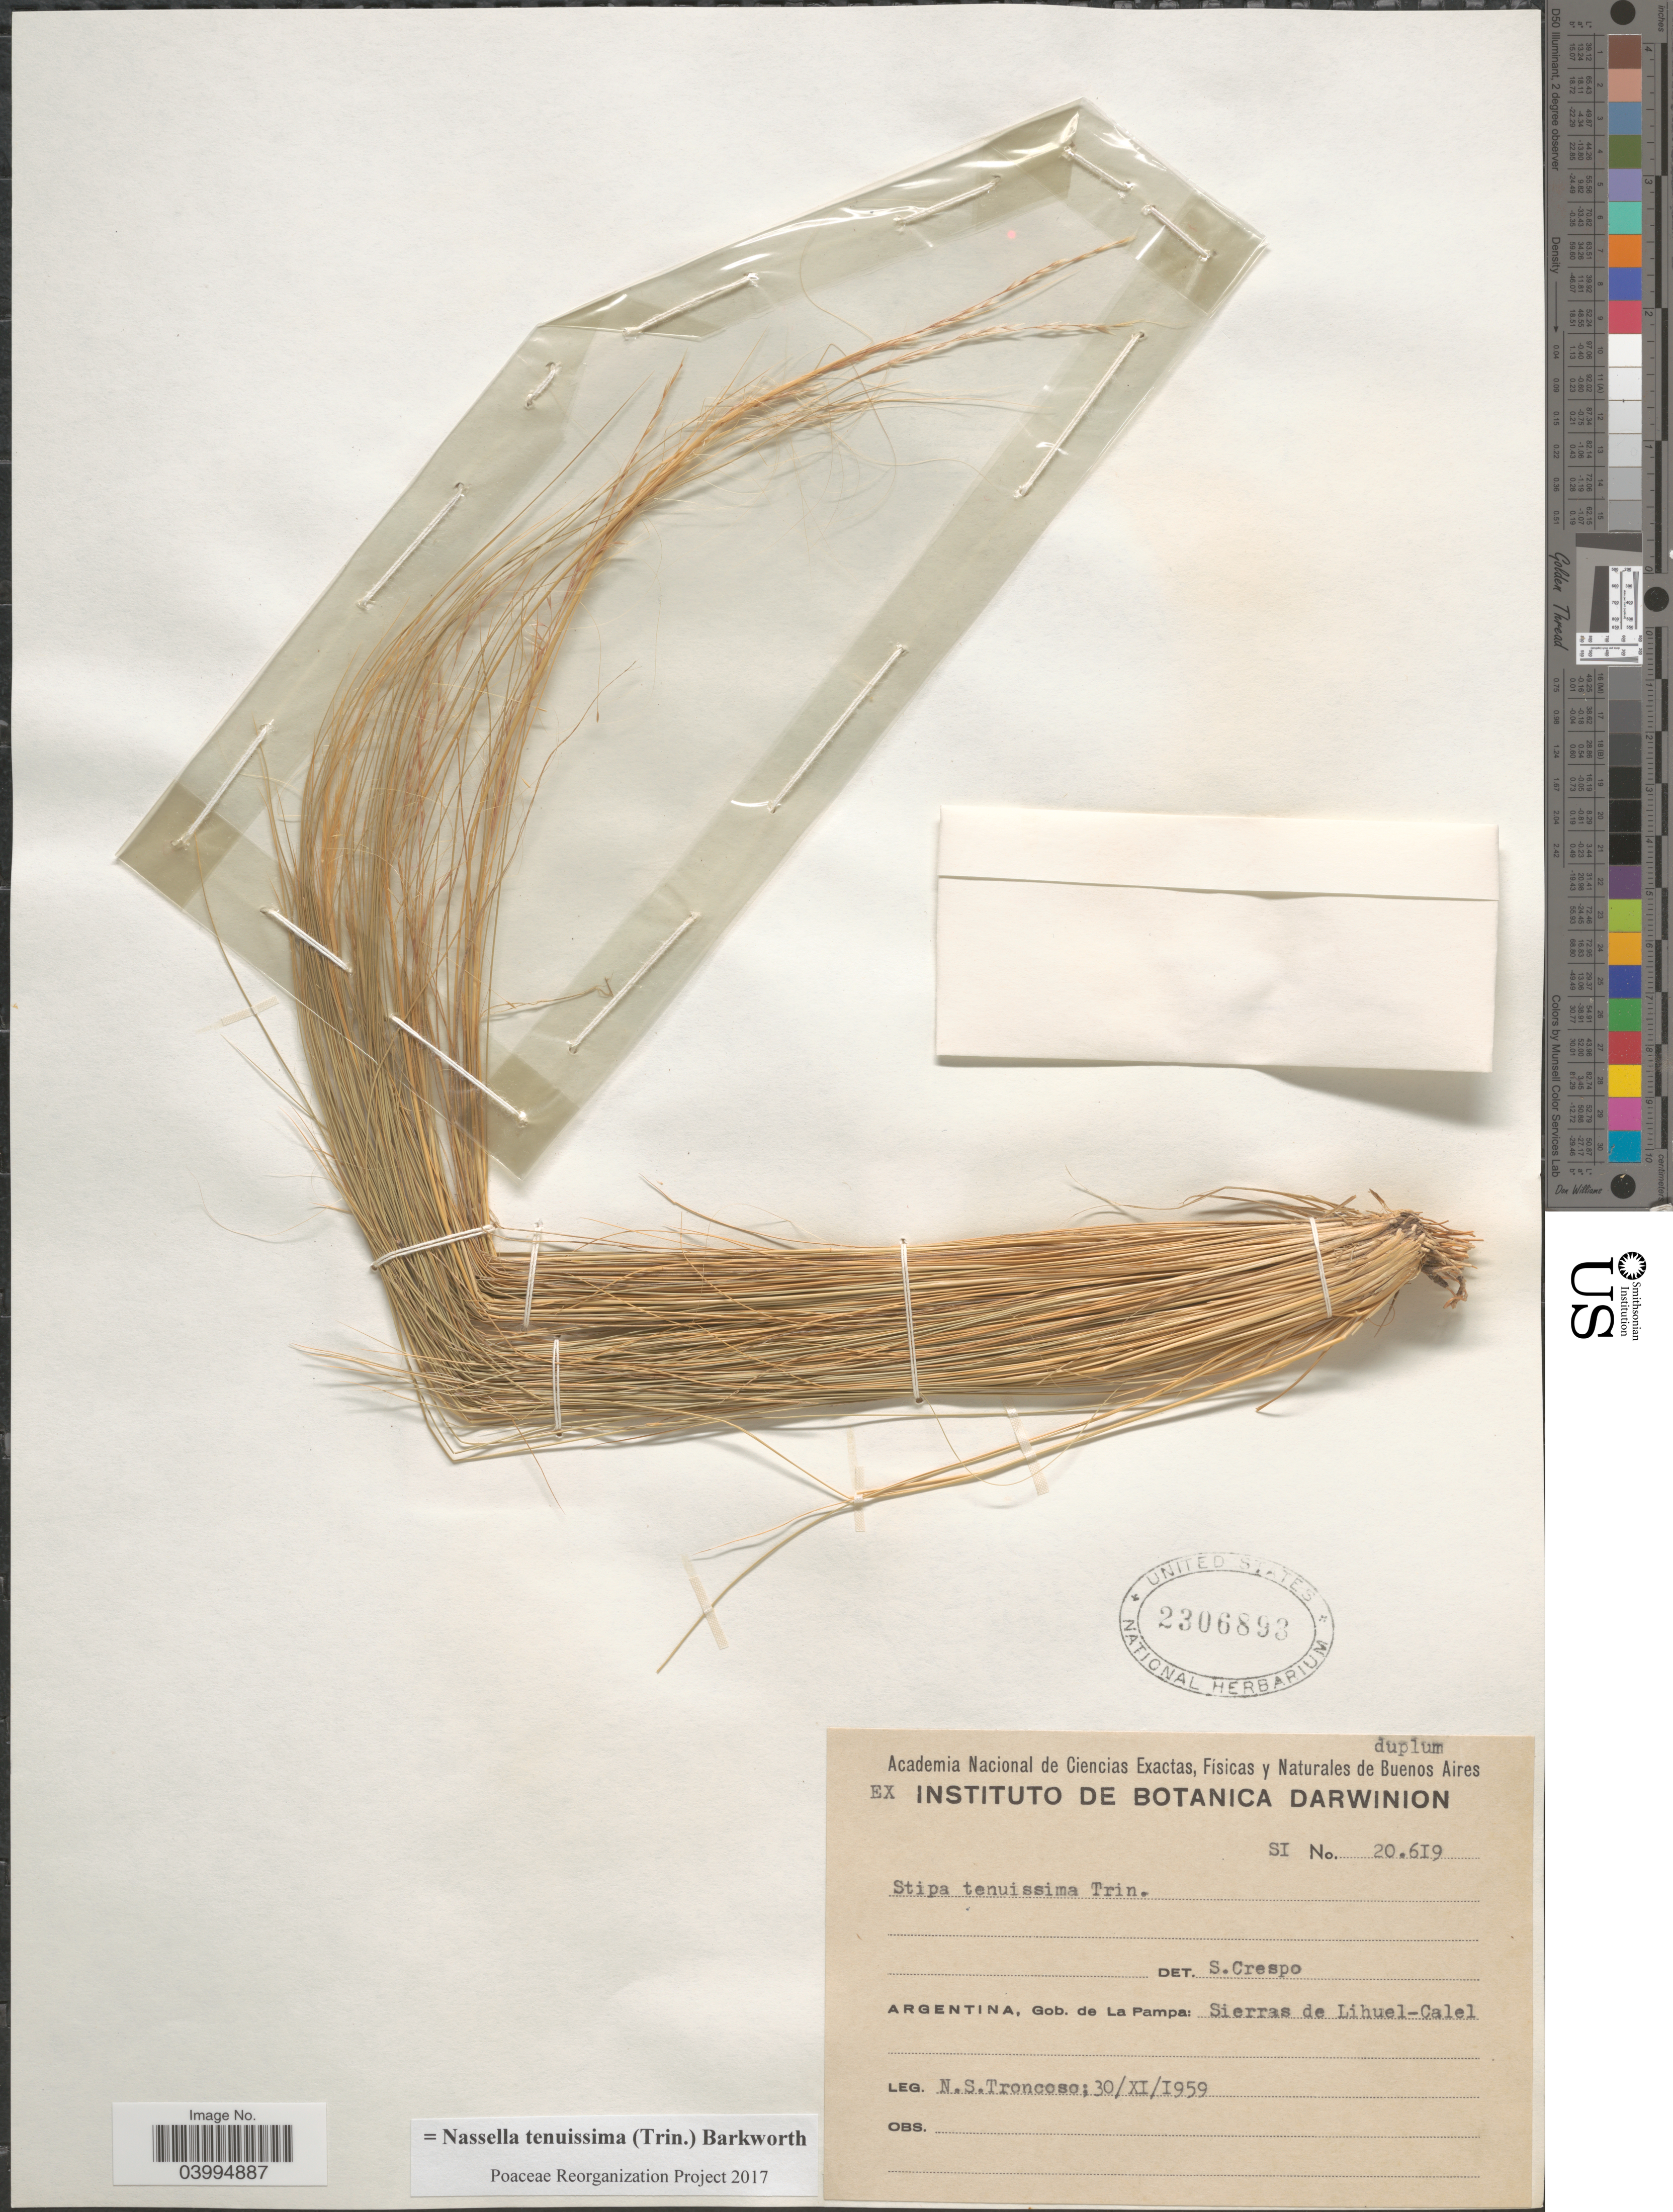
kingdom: Plantae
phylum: Tracheophyta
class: Liliopsida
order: Poales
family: Poaceae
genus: Nassella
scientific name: Nassella tenuissima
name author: (Trin.) Barkworth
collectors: N. Troncoso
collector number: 20619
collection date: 1959-11-30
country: Argentina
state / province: La Pampa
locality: Gob. de La Pampa: Sierras de Lihuel-Calel.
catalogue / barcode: US 2306893